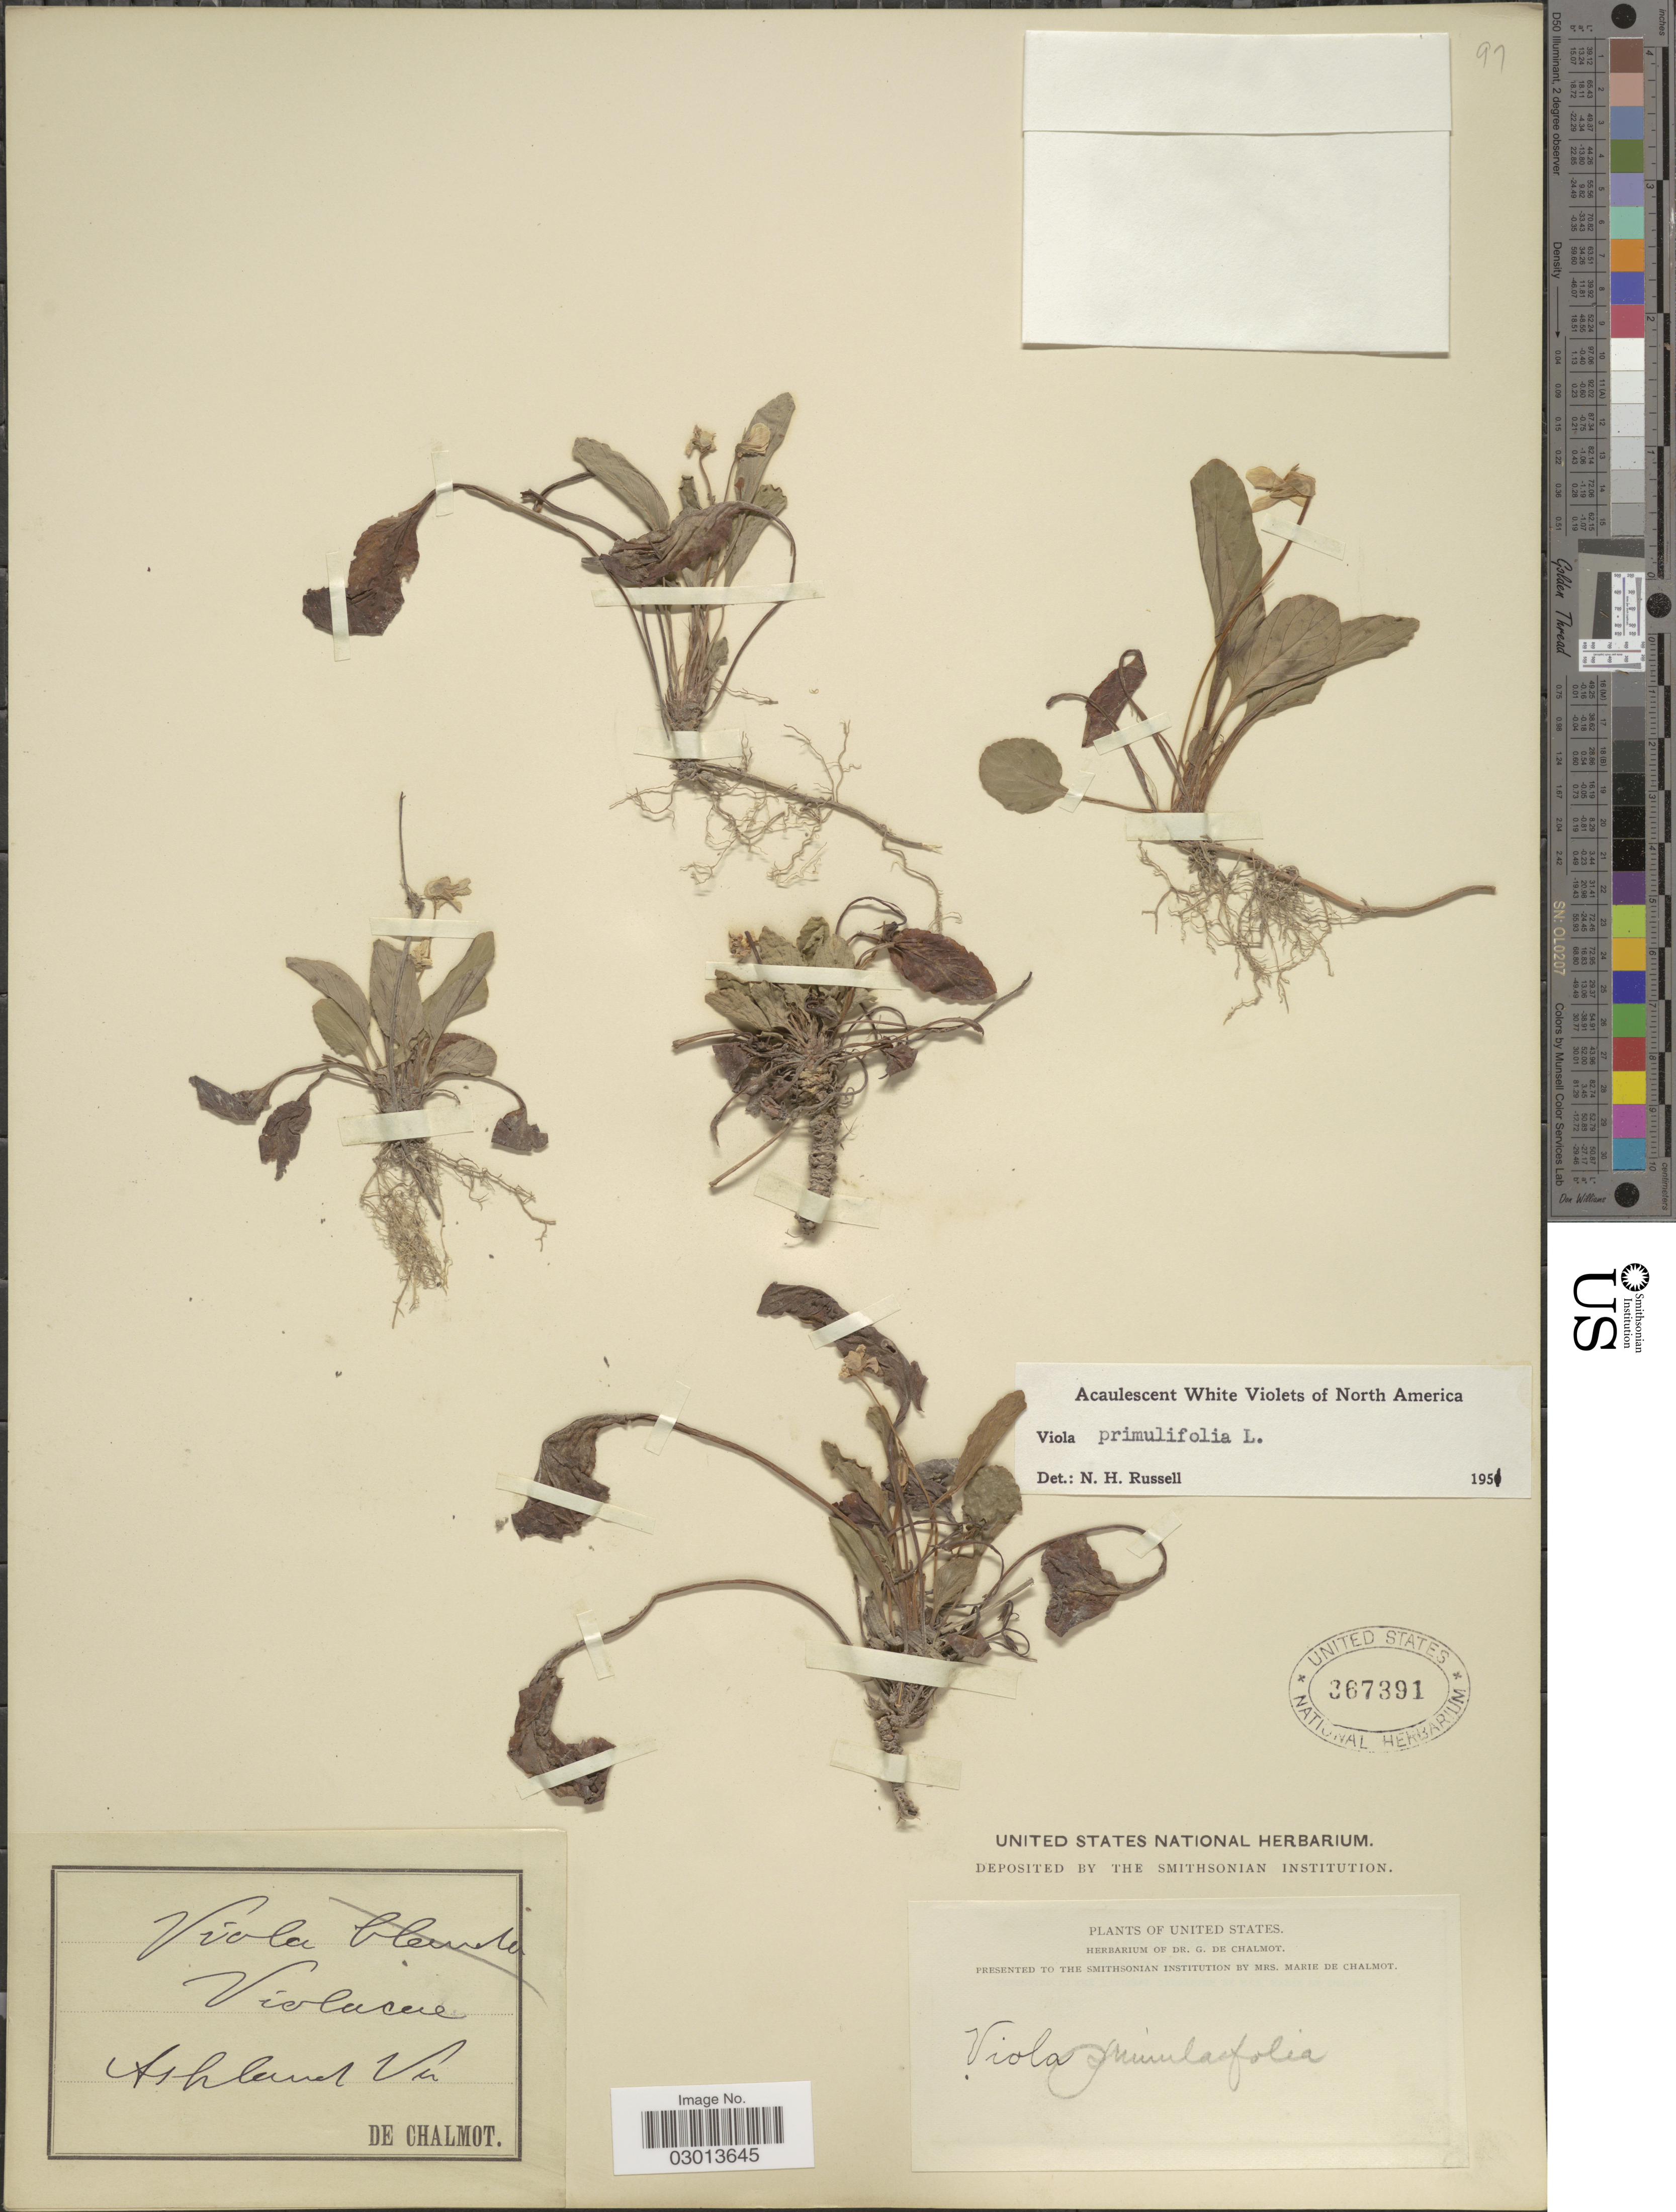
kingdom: Plantae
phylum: Tracheophyta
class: Magnoliopsida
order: Malpighiales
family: Violaceae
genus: Viola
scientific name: Viola primulifolia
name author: L.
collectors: G. de Chalmot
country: United States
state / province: Virginia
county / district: Hanover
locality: Ashland Va.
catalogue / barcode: US 367391